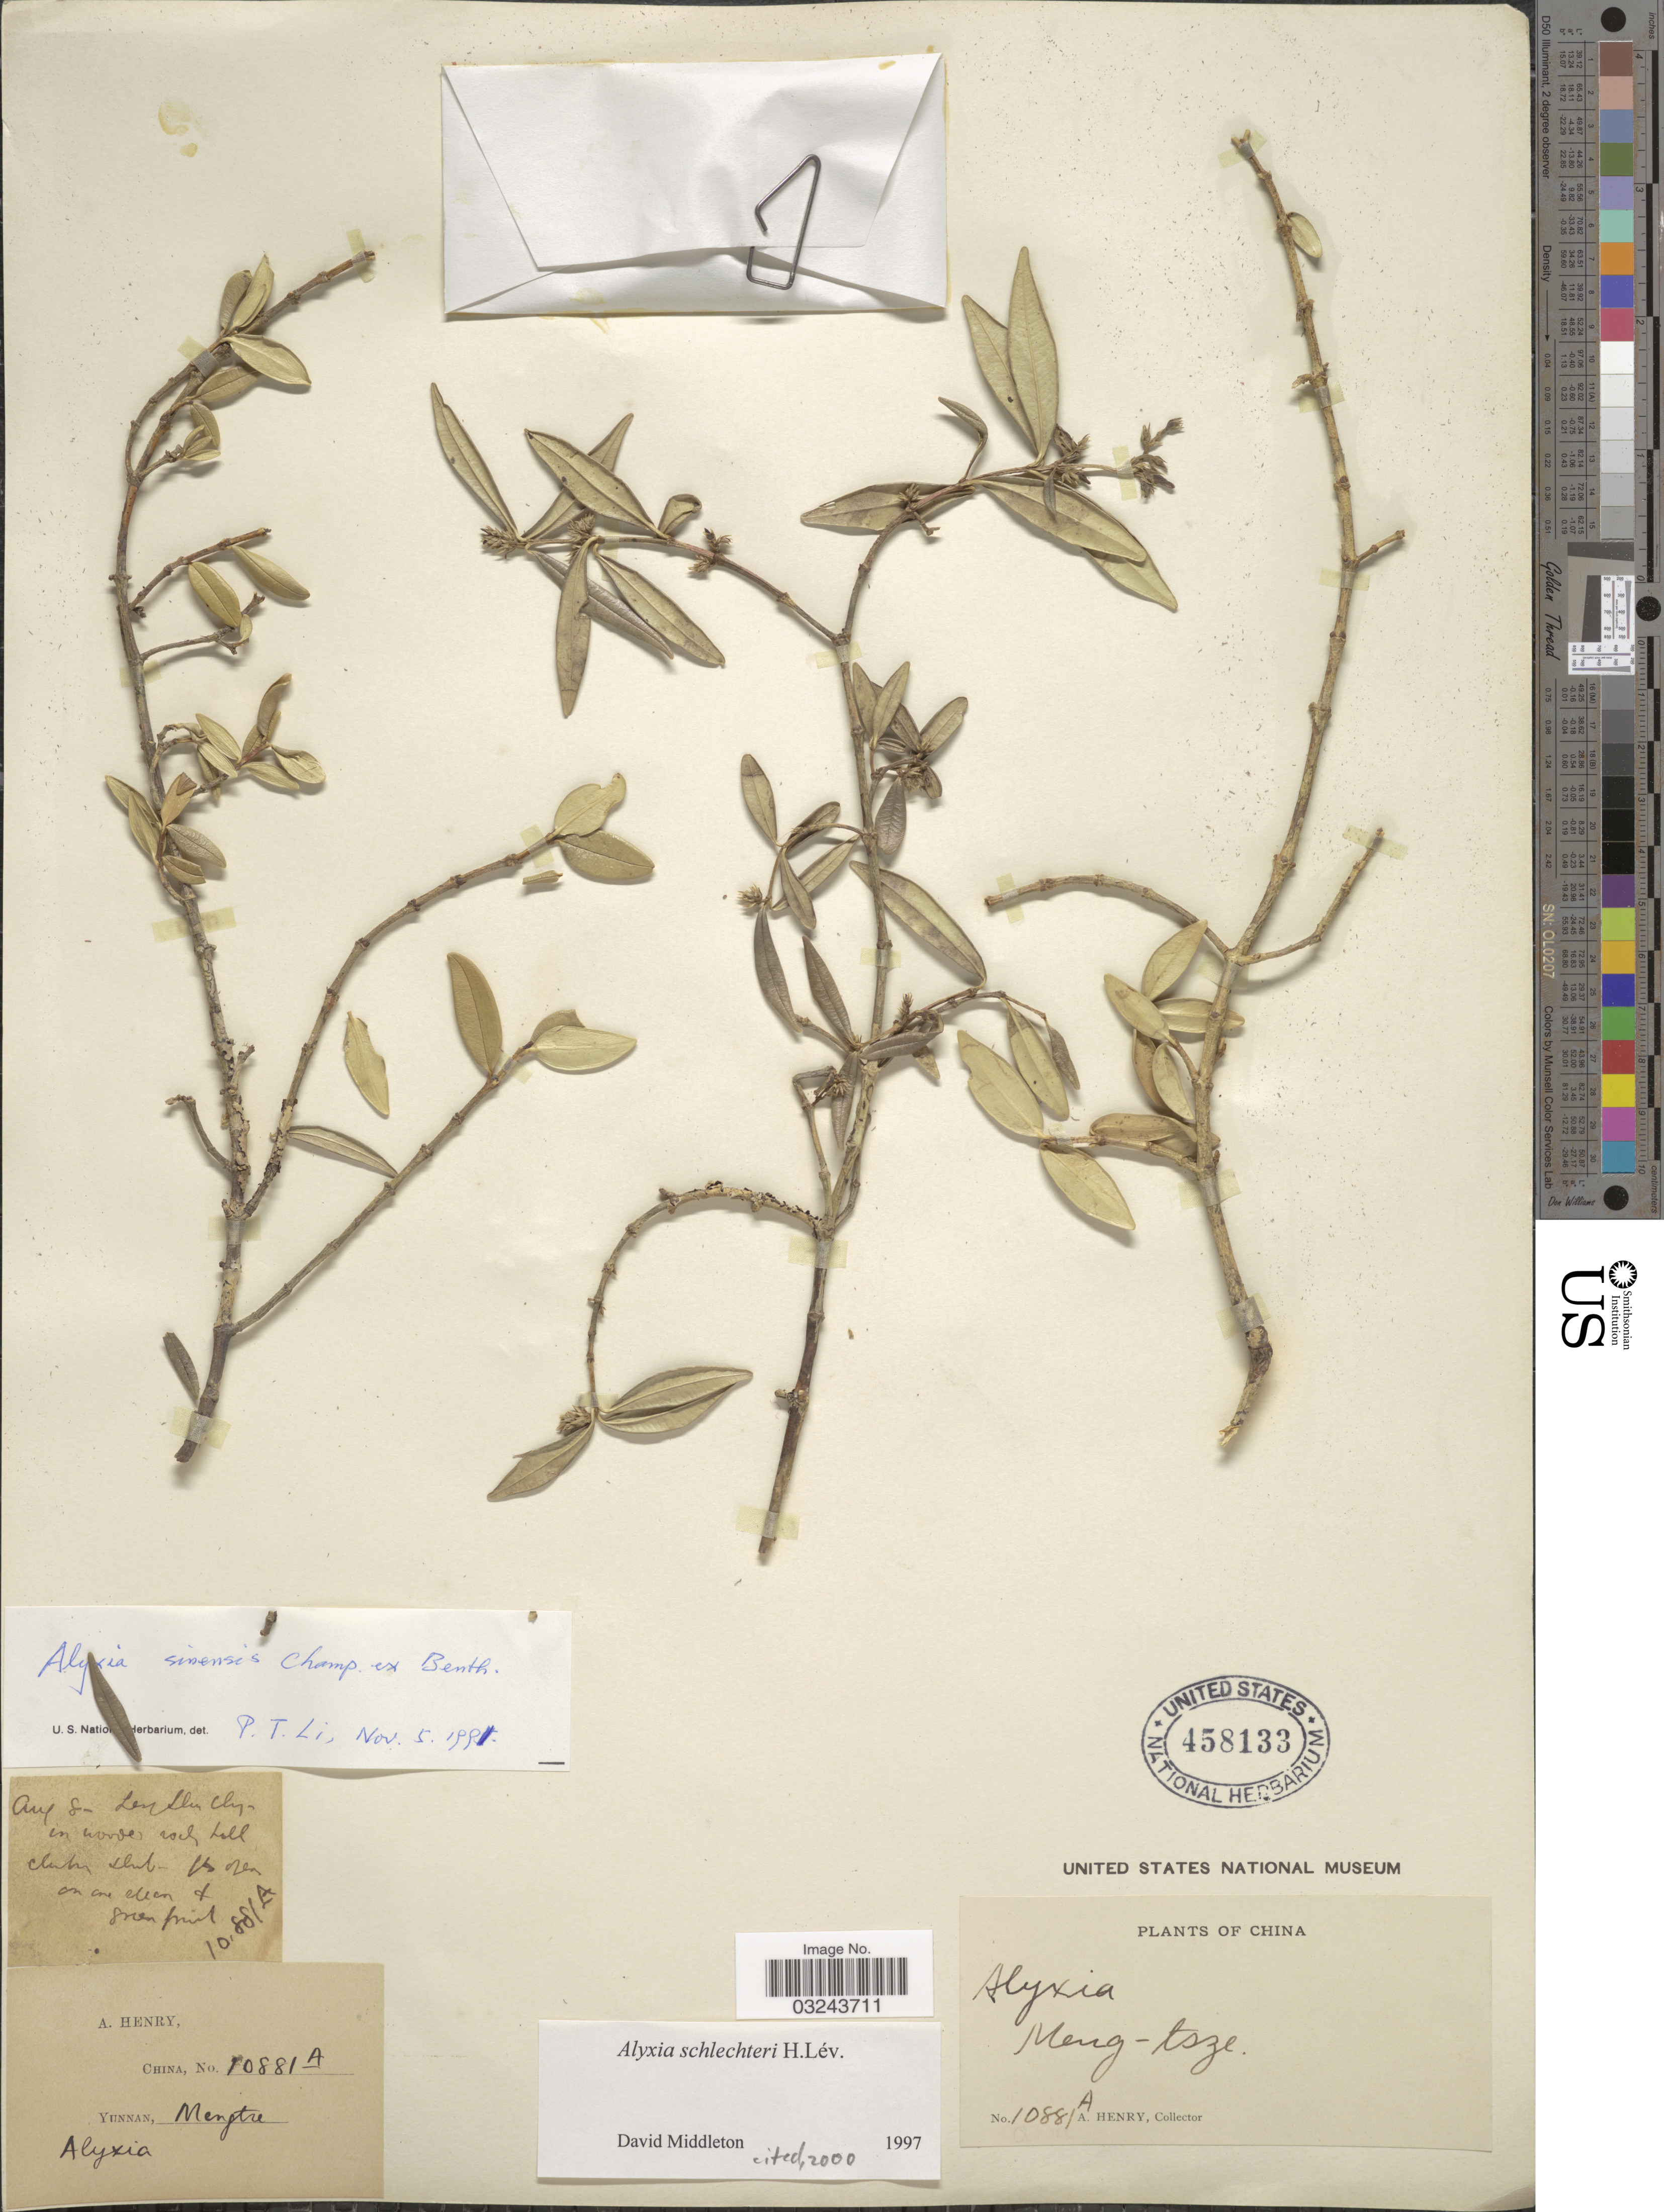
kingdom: Plantae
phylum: Tracheophyta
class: Magnoliopsida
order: Gentianales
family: Apocynaceae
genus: Alyxia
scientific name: Alyxia schlechteri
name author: H. Lév.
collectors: A. Henry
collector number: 10881 A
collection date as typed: Transcribed d/m/y: /8/8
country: China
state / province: Yunnan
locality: Meng-tsze. Leng Shen Ching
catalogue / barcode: US 458133